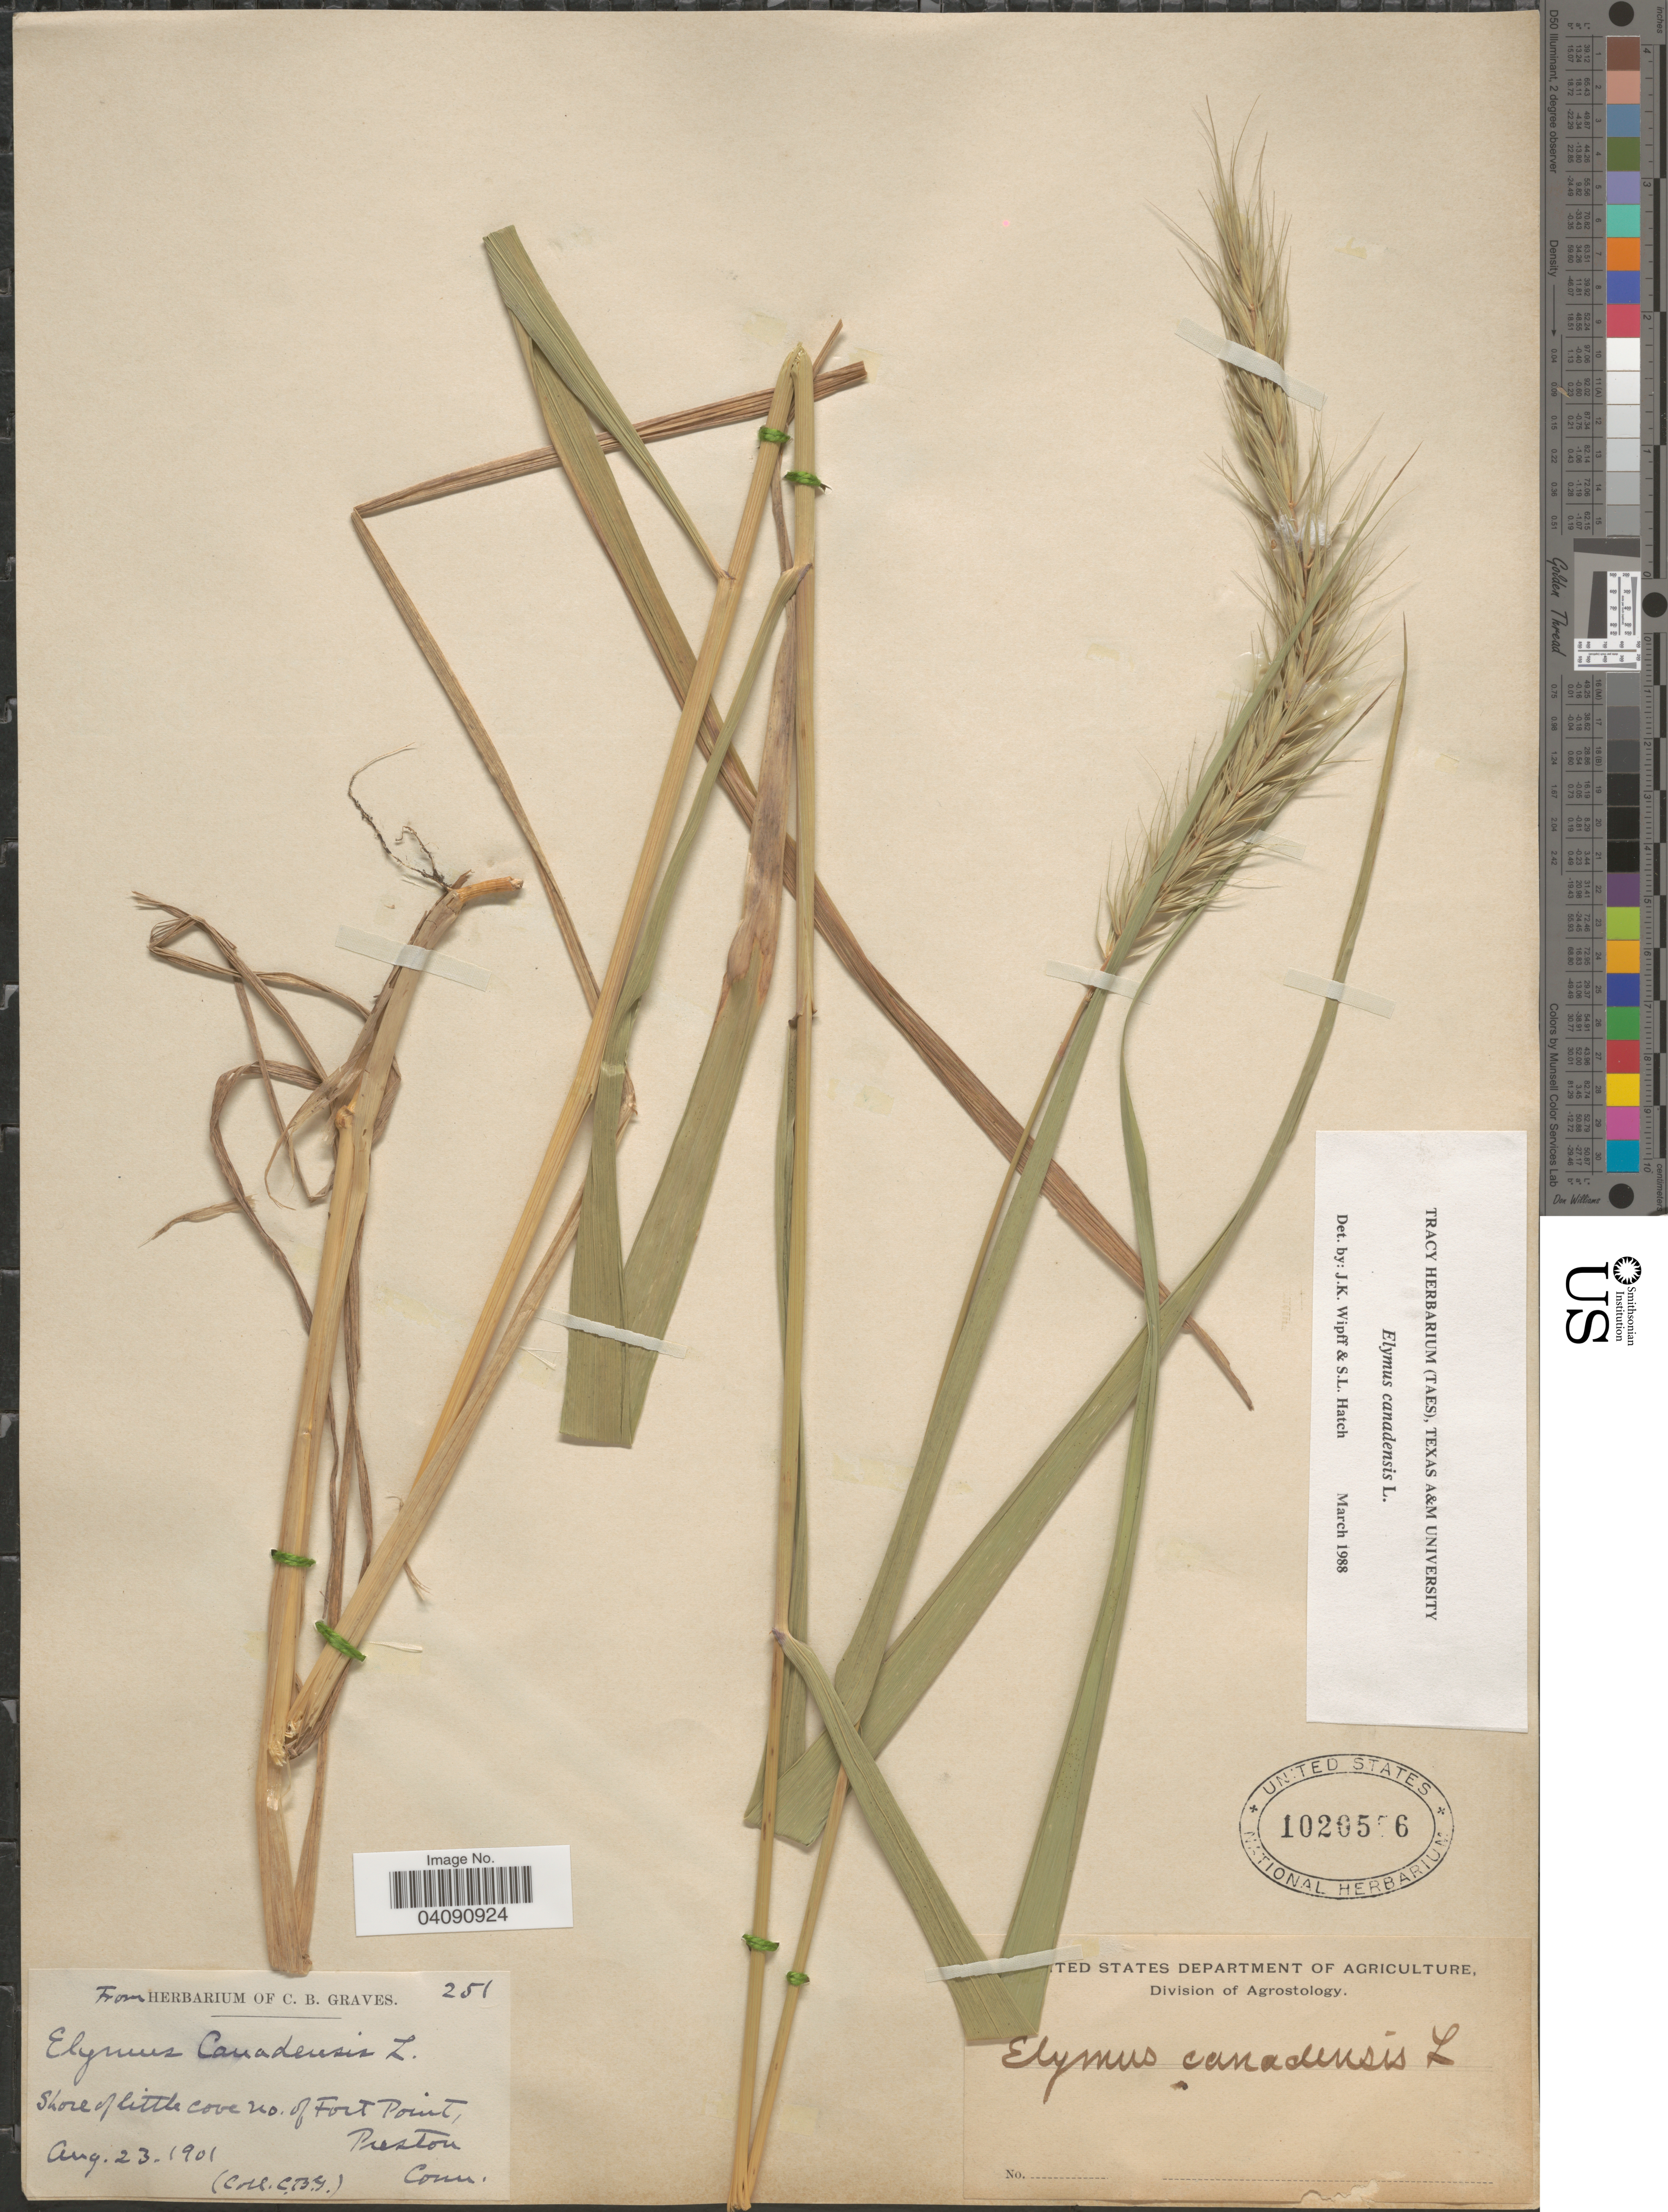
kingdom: Plantae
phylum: Tracheophyta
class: Liliopsida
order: Poales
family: Poaceae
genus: Elymus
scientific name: Elymus canadensis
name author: L.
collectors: C. Graves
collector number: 251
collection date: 1901-08-23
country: United States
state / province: Connecticut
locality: Shore of Little cove no. of Fort Point, Preston.